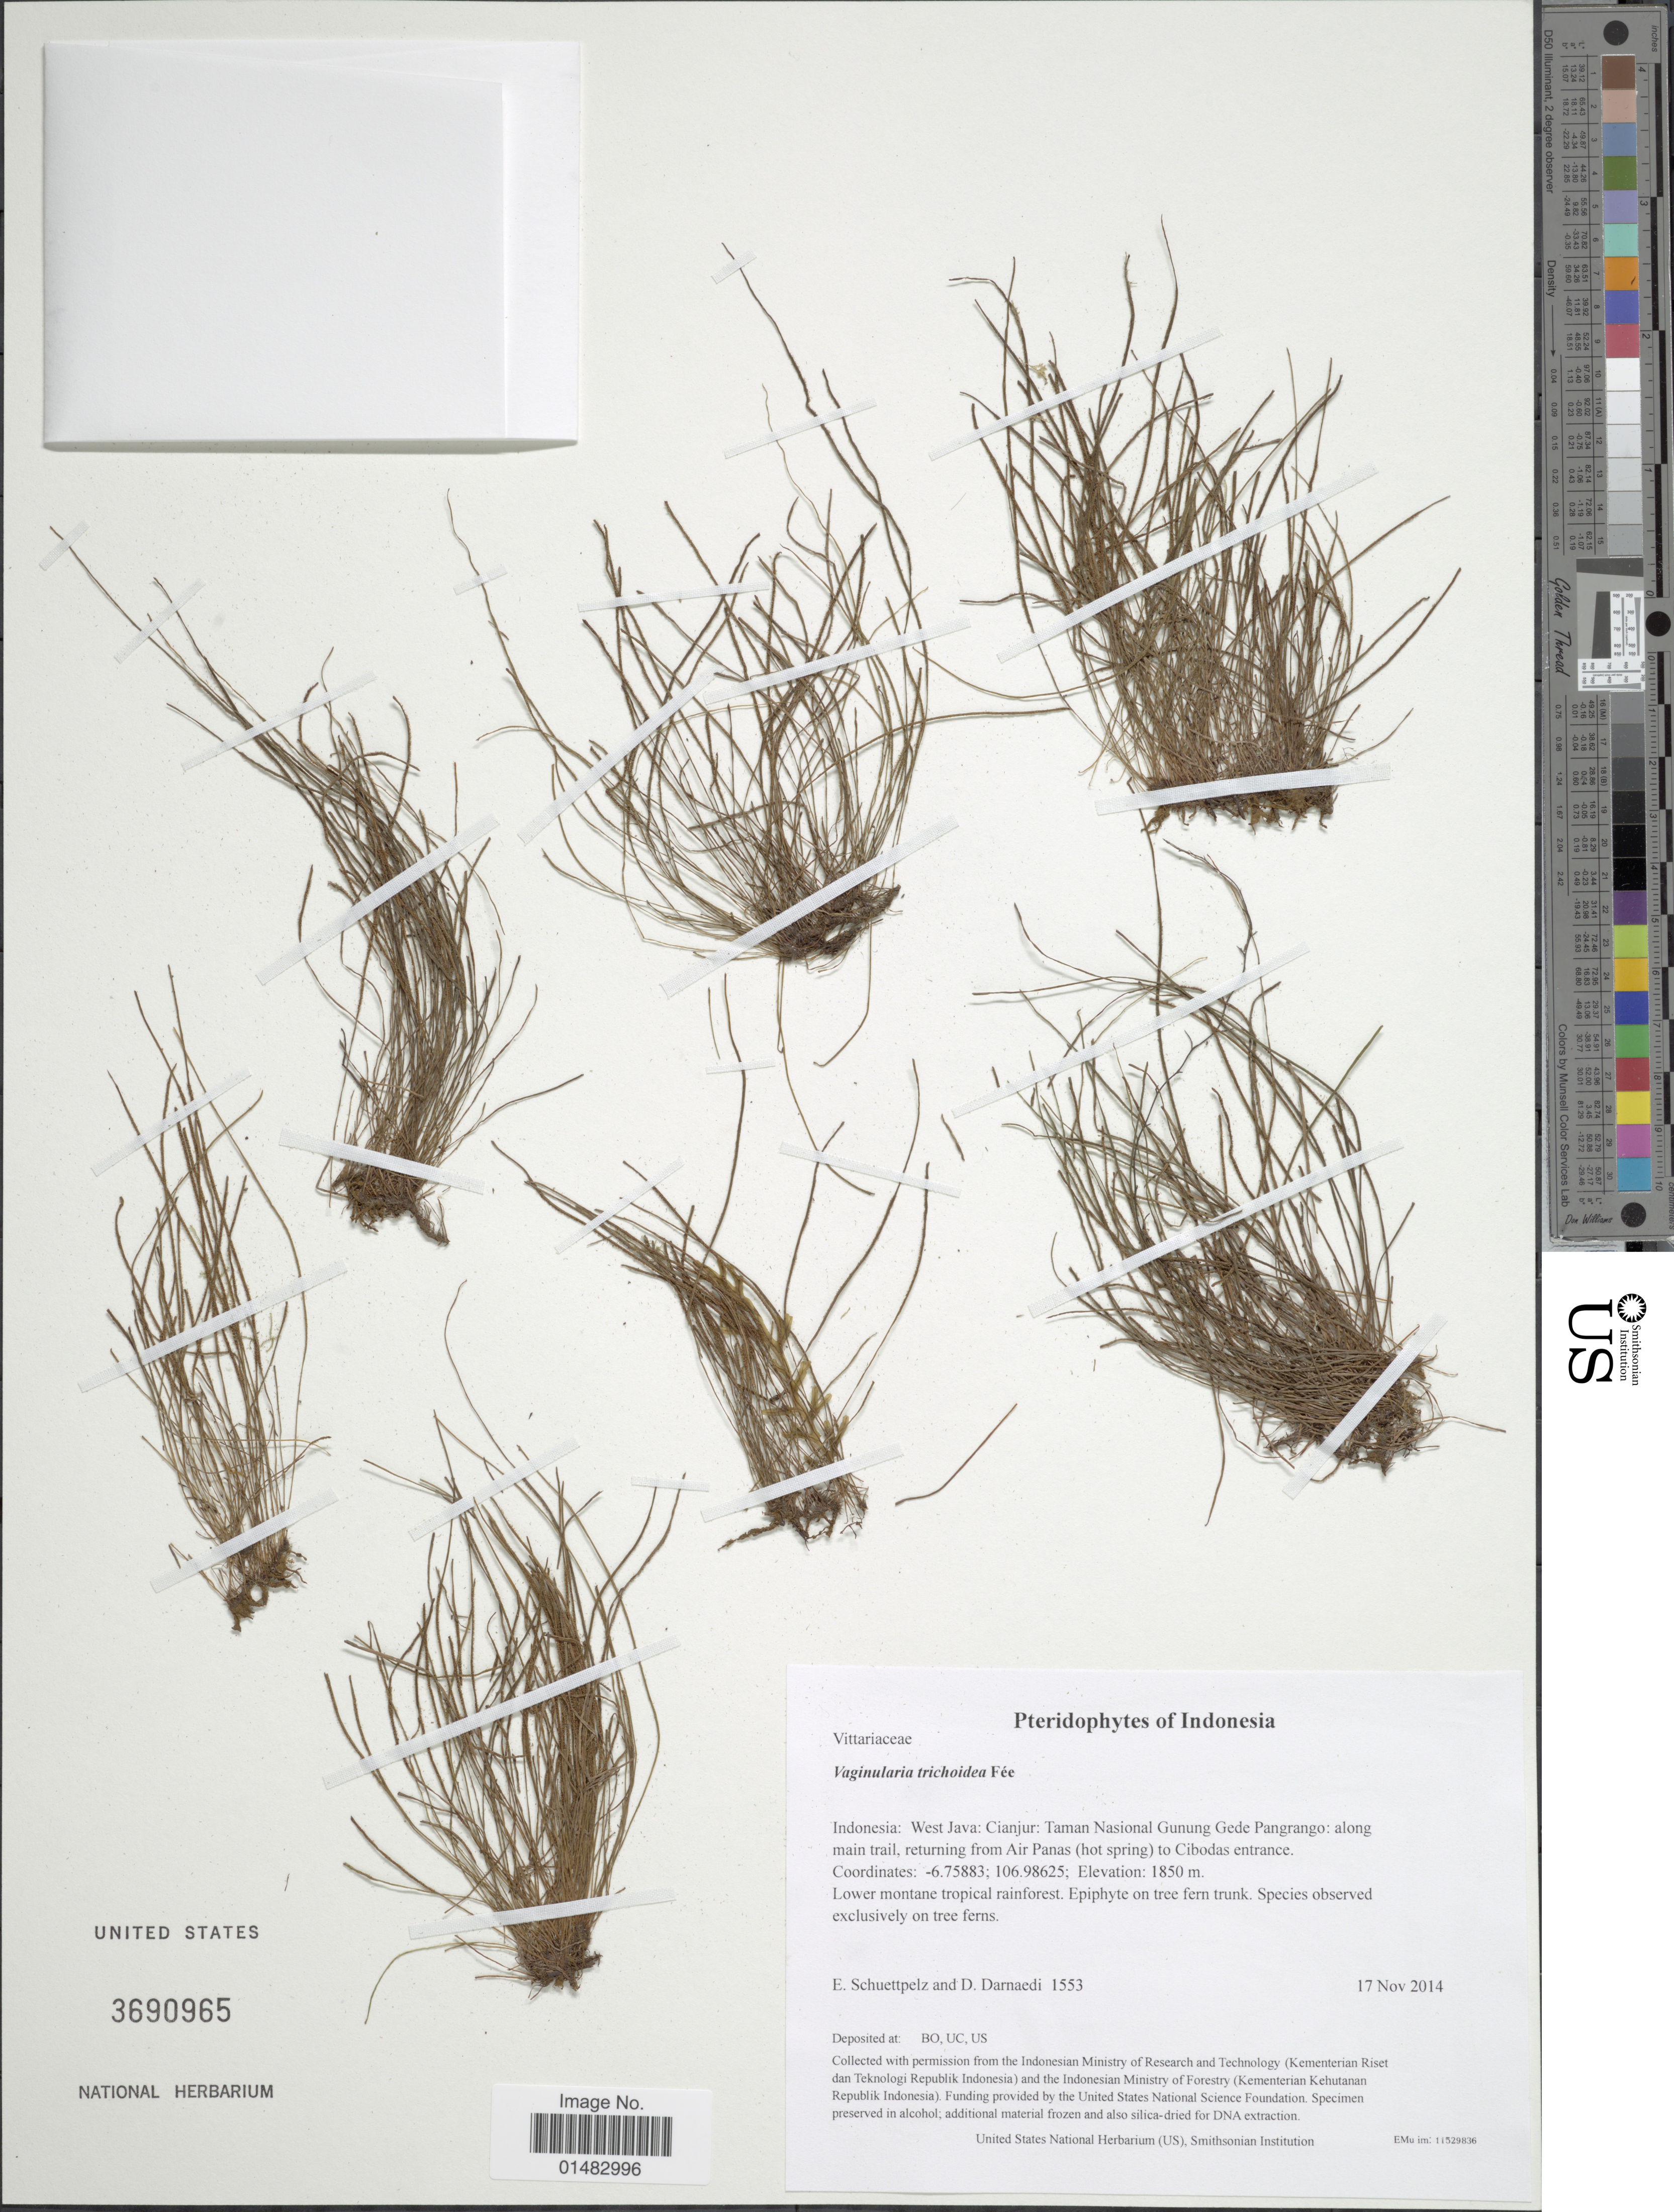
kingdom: Plantae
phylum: Tracheophyta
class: Polypodiopsida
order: Polypodiales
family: Pteridaceae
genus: Monogramma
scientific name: Monogramma trichoidea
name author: (Fée) Hook. & Baker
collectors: E. Schuettpelz & D. Darnaedi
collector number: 1553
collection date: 2014-11-17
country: Indonesia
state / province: Java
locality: West Java, Cianjur: Tman Nasional Gunung Gede Pangrango, along main trail, returning from Air Panas (hot spring) to Cibodas entrance, Coordinates: -6.75883, 106.98625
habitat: Lower montane tropical rainforest.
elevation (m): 1850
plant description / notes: Collected with permission from the Indonesian Ministry of Research and Technology (Kementerian Riset dan Teknologi Republik Indonesia) and the Indonesian Ministry of Forestry (Kementerian Kehutanan Republik Indonesia).; Funding provided by the United States National Science Foundation.; Specimen preserved in alcohol; additional material frozen and also silica-dried for DNA extraction.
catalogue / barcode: US 3690965